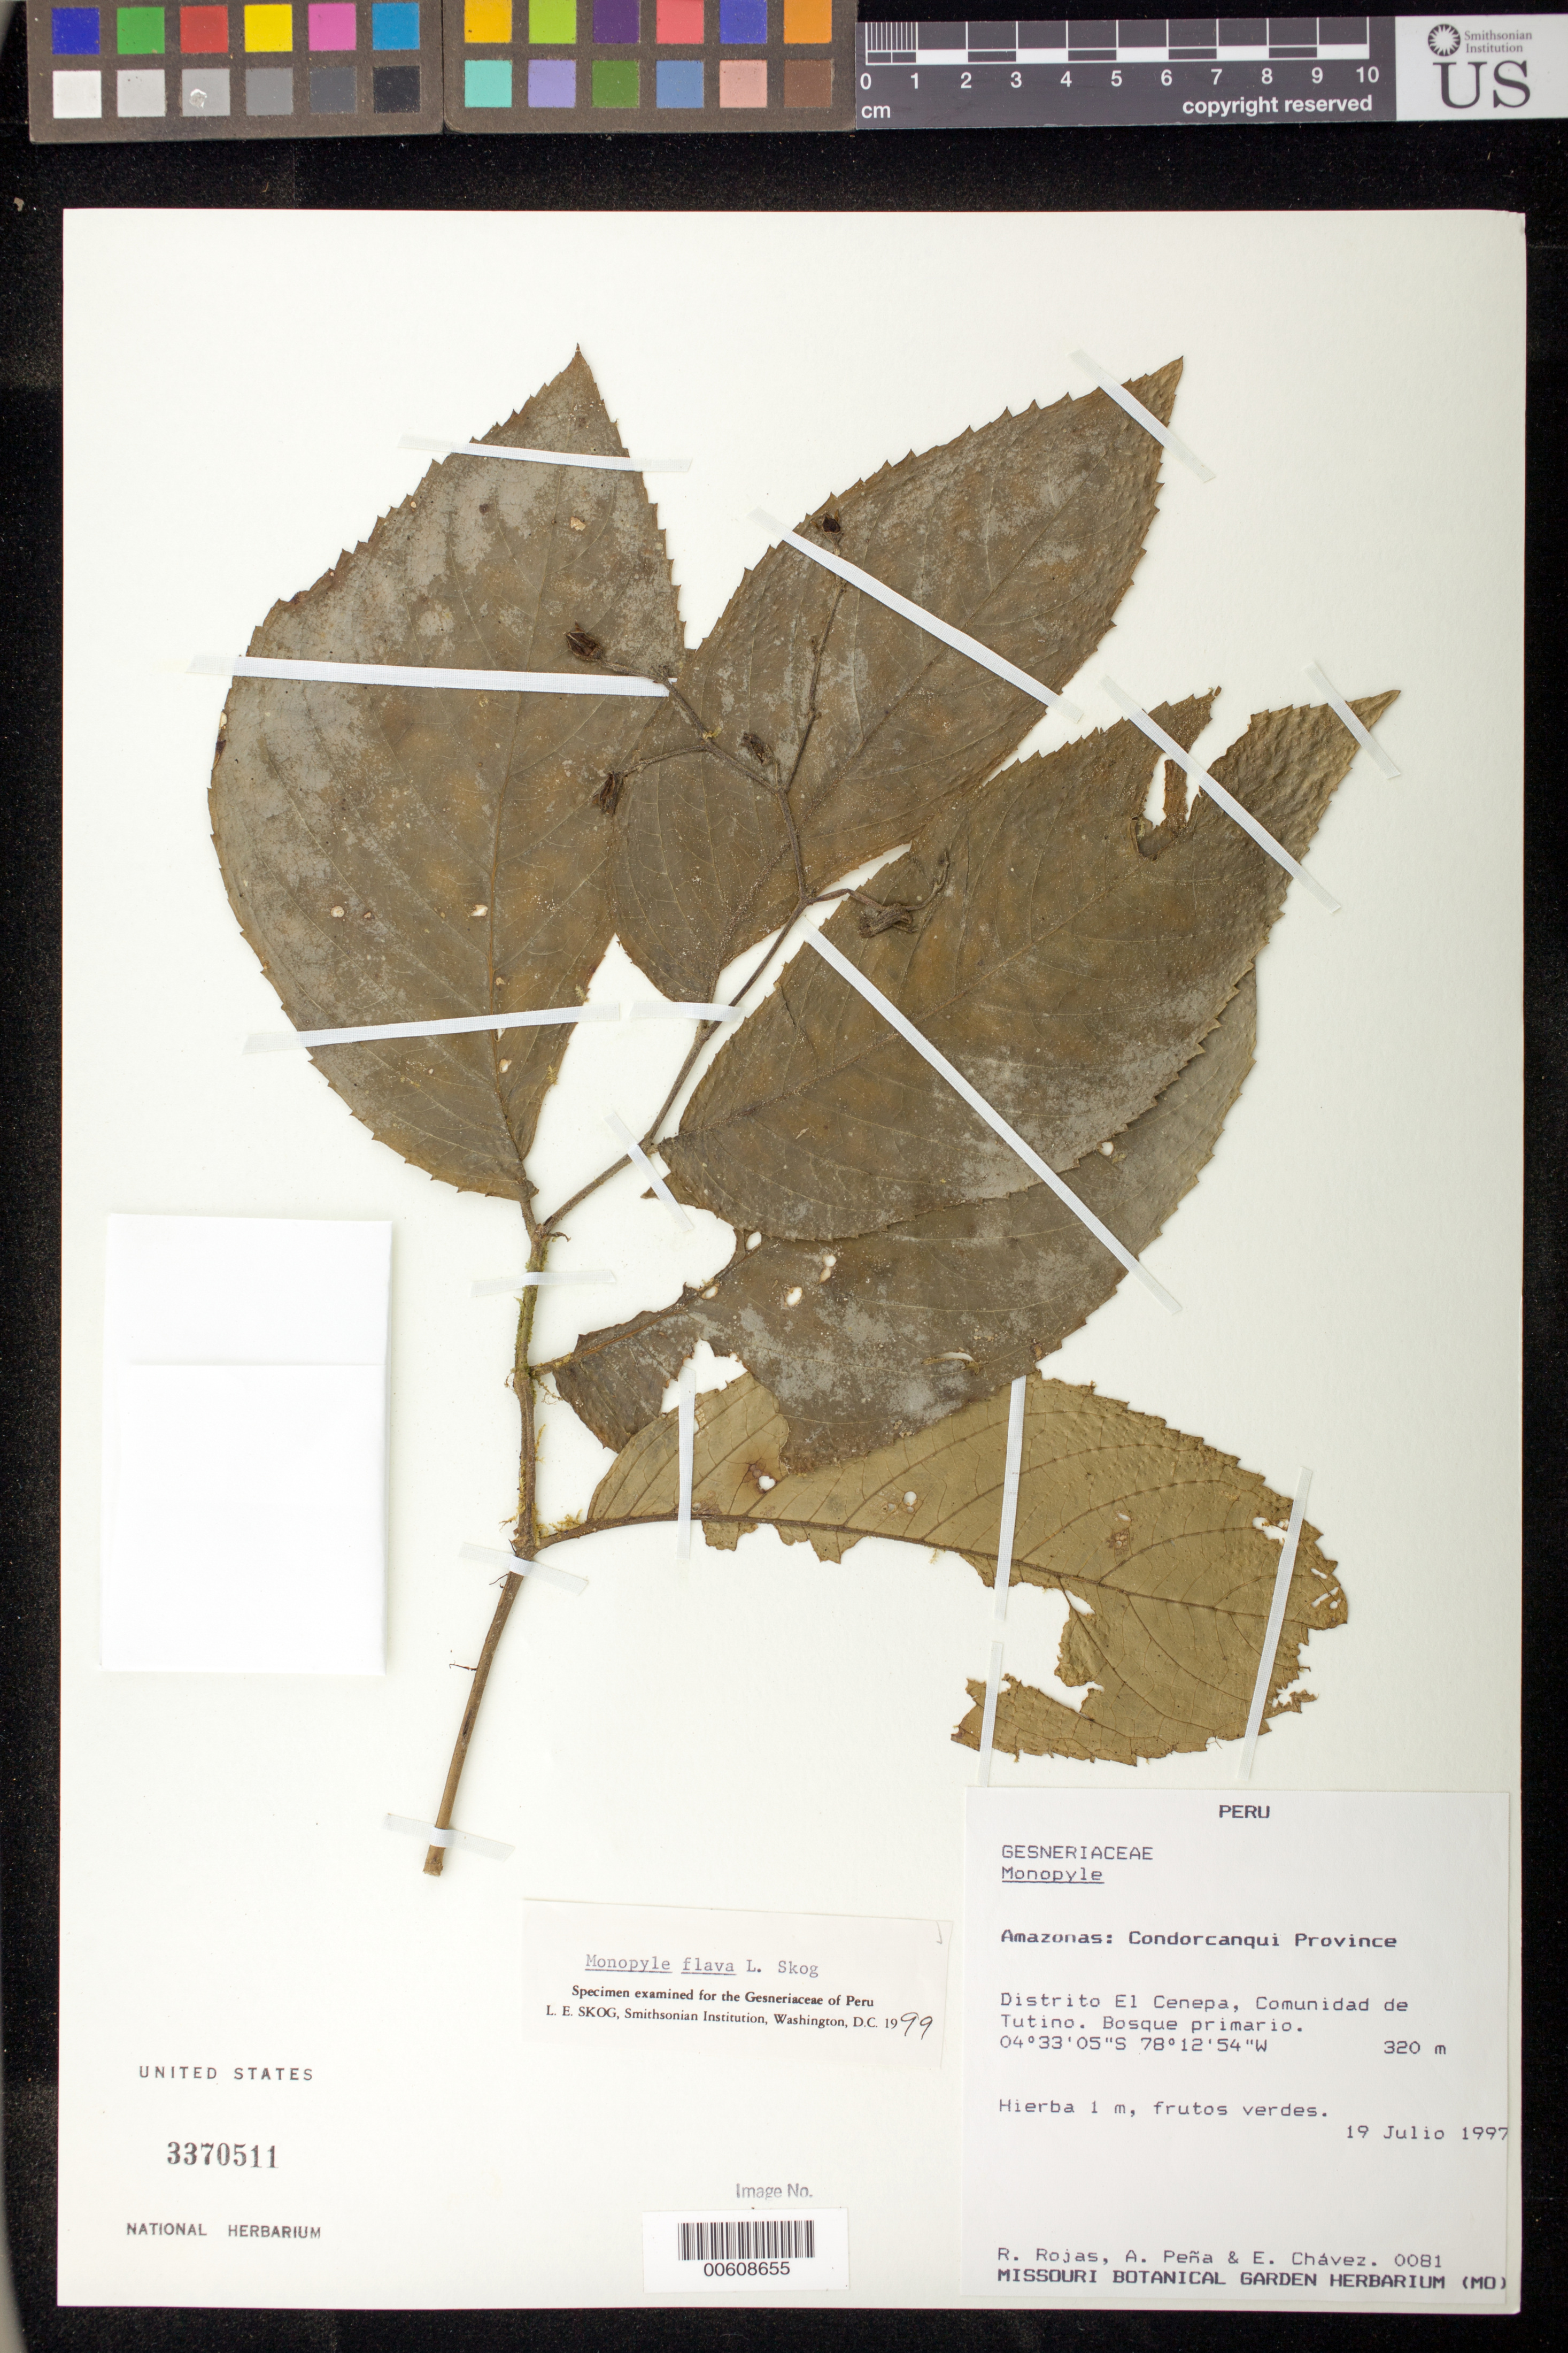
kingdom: Plantae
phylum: Tracheophyta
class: Magnoliopsida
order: Lamiales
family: Gesneriaceae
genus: Monopyle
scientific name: Monopyle flava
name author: L.E. Skog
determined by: Skog, Laurence E.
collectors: R. Rojas, A. Peña & E. Chávez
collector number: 81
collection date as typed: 19 Jul 1997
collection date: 1997-07-19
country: Peru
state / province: Amazonas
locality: Prov. Condorcanqui, Dtto. El Cenepa; comunidad de Tutino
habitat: Bosque primario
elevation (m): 320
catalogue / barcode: US 3370511